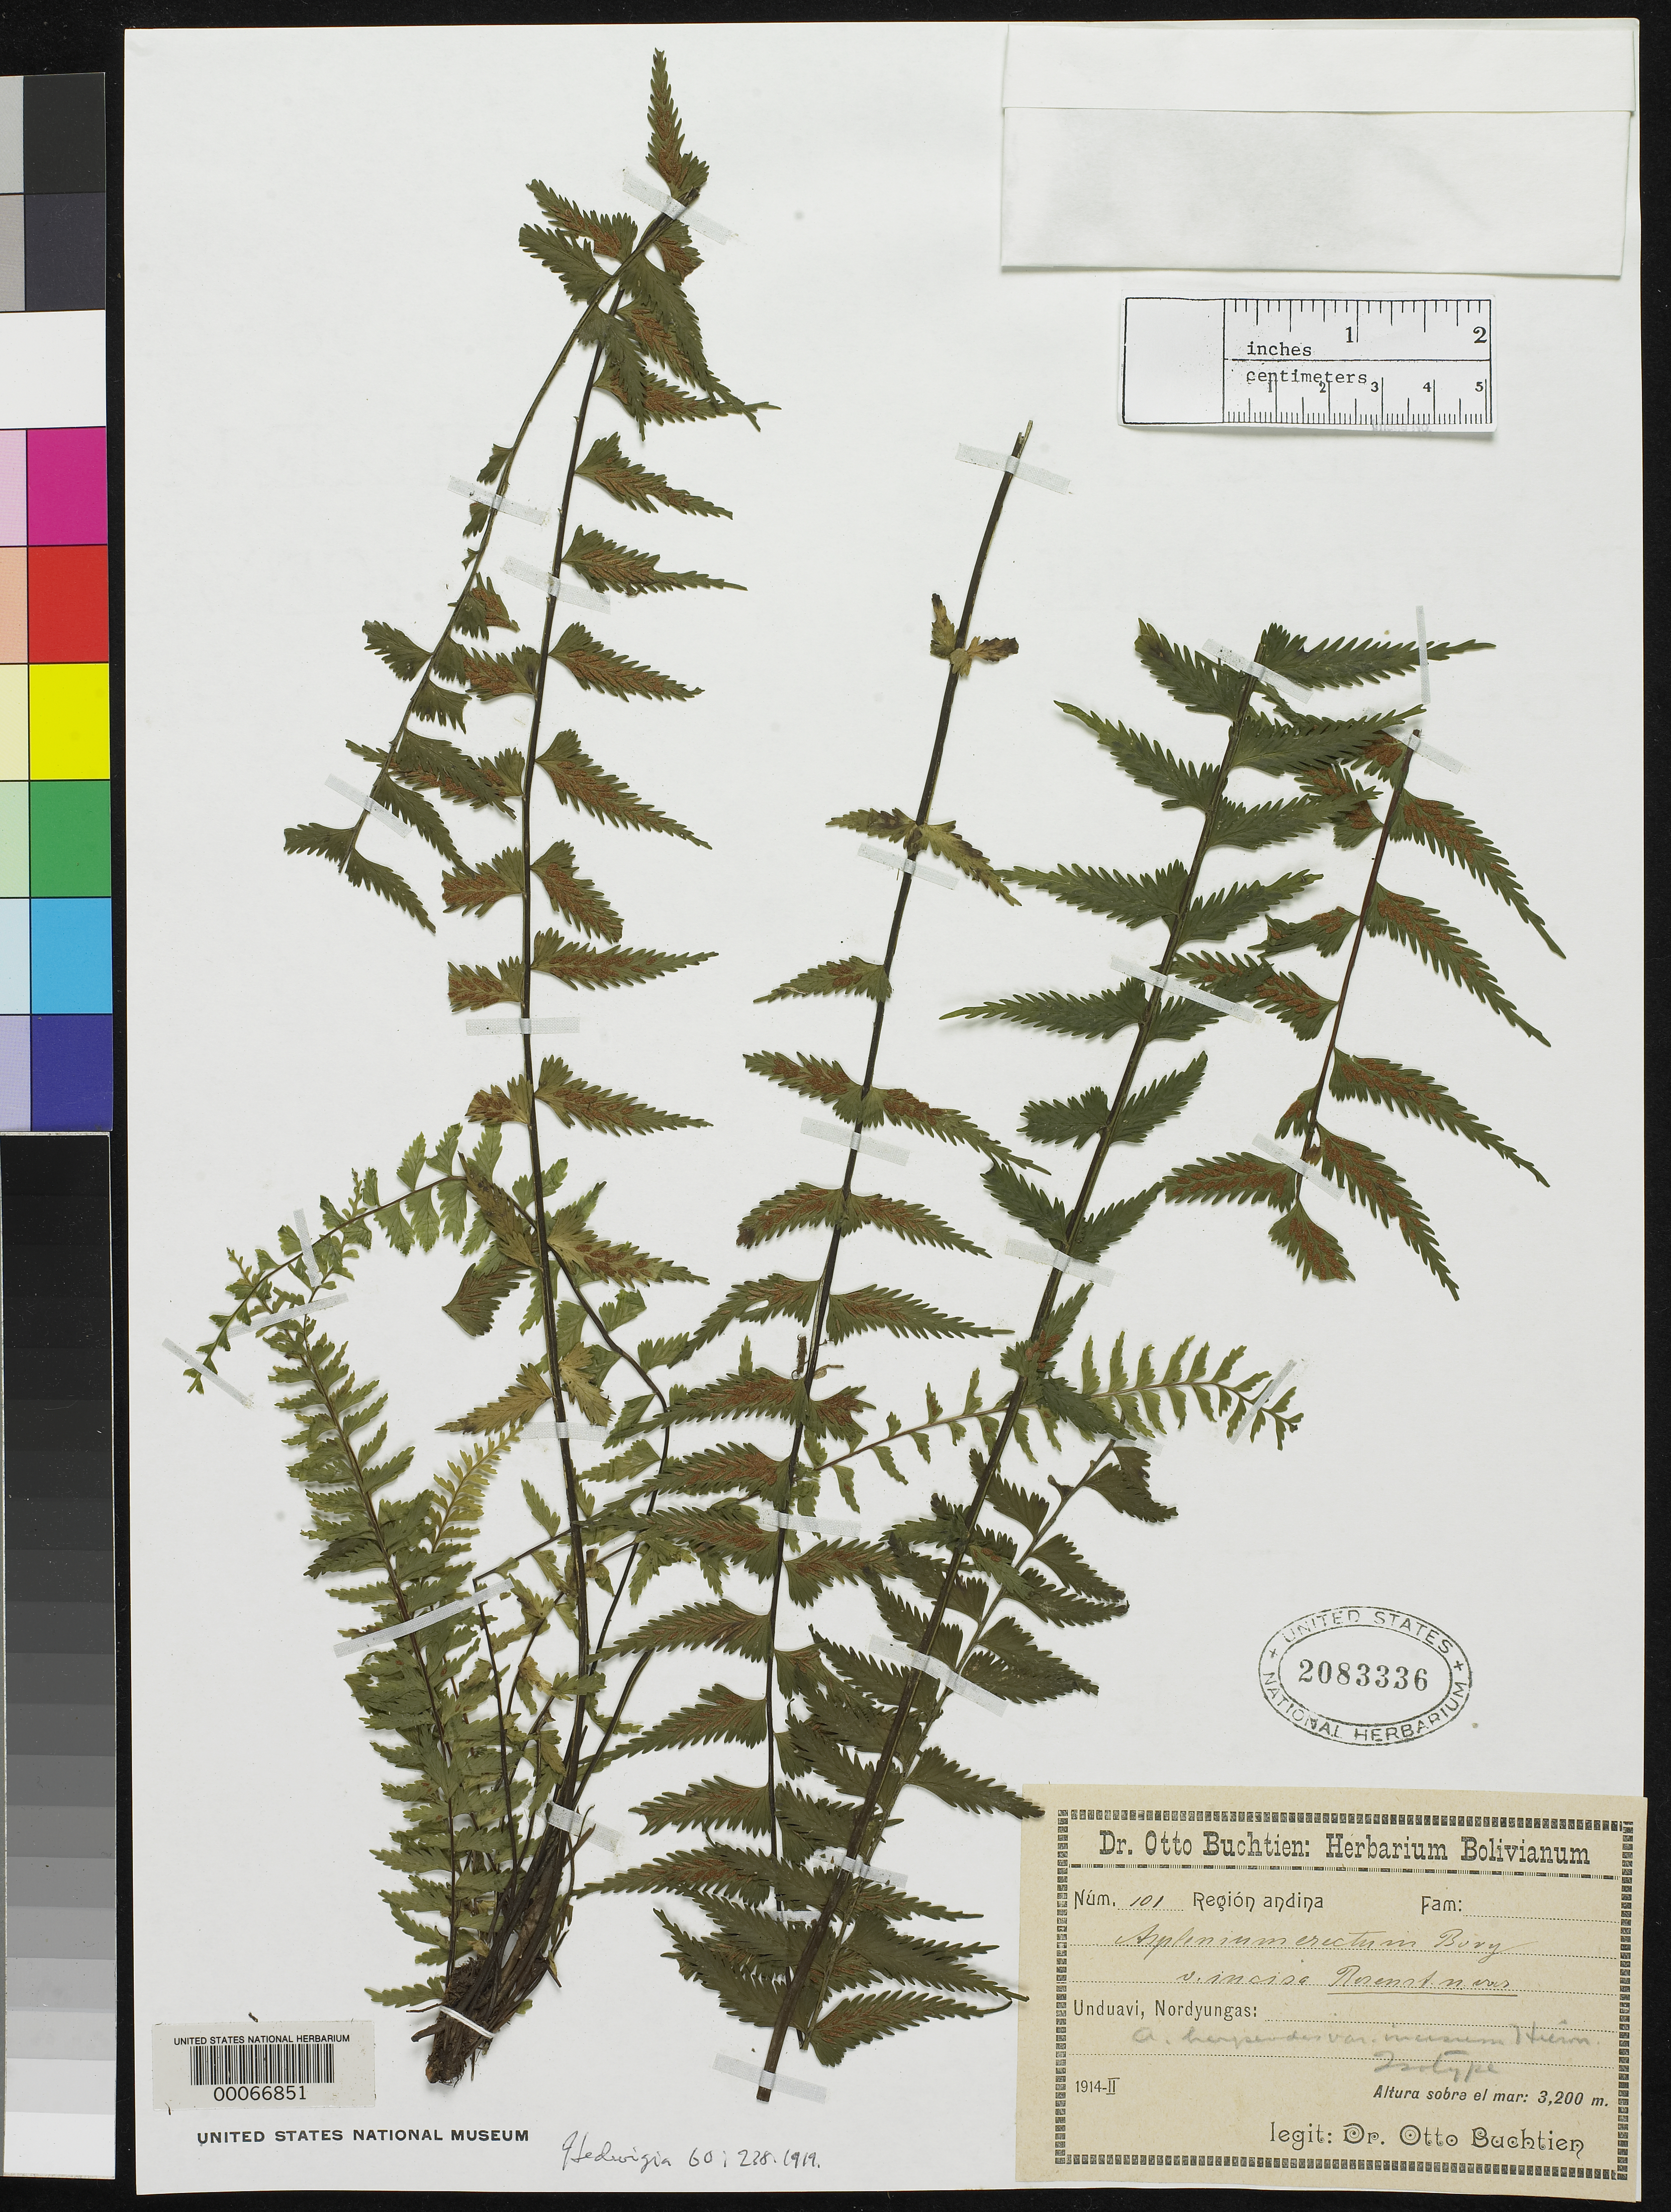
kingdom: Plantae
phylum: Tracheophyta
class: Polypodiopsida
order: Polypodiales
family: Aspleniaceae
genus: Asplenium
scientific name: Asplenium harpeodes var. incisum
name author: Hieron.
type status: Lectotype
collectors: O. Buchtien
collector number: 101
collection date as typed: Feb 1914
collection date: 1914-02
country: Bolivia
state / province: La Paz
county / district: Nor Yungas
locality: Unduavi.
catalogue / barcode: US 2083336